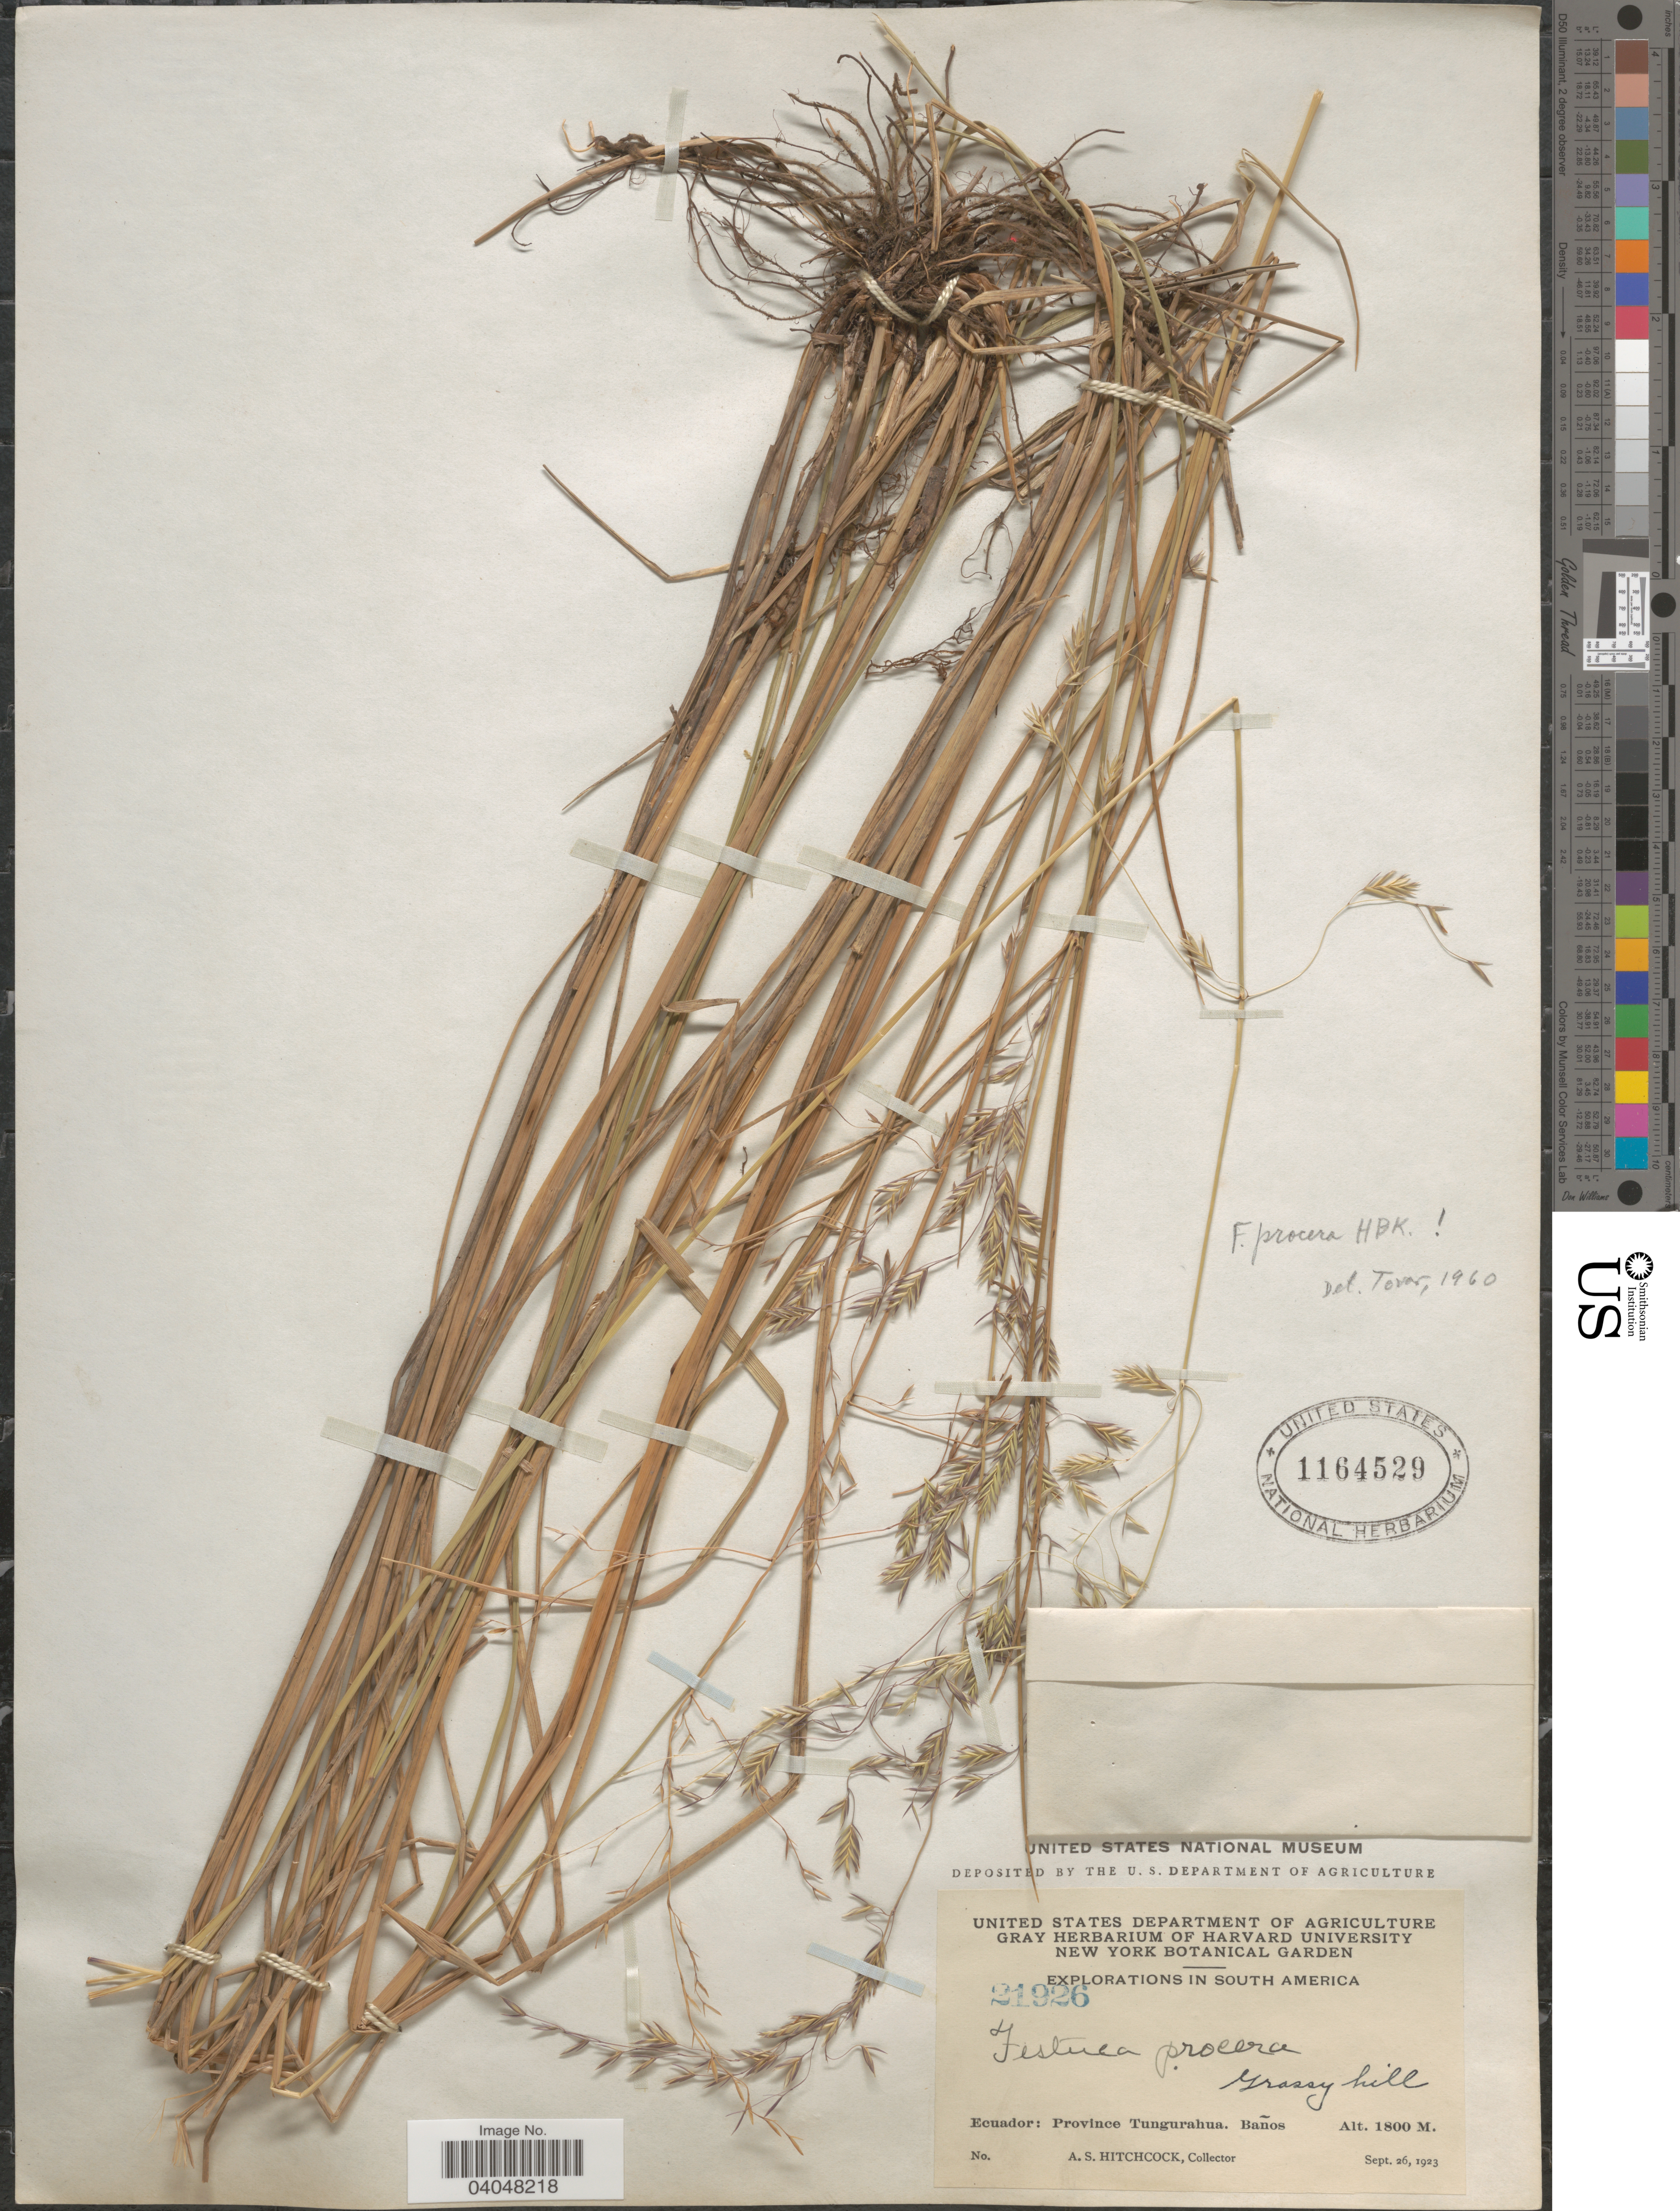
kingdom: Plantae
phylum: Tracheophyta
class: Liliopsida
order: Poales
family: Poaceae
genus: Festuca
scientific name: Festuca procera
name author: Kunth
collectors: A. S. Hitchcock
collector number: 21926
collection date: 1923-09-26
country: Ecuador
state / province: Tungurahua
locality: Baños.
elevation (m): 1800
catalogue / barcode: US 1164529